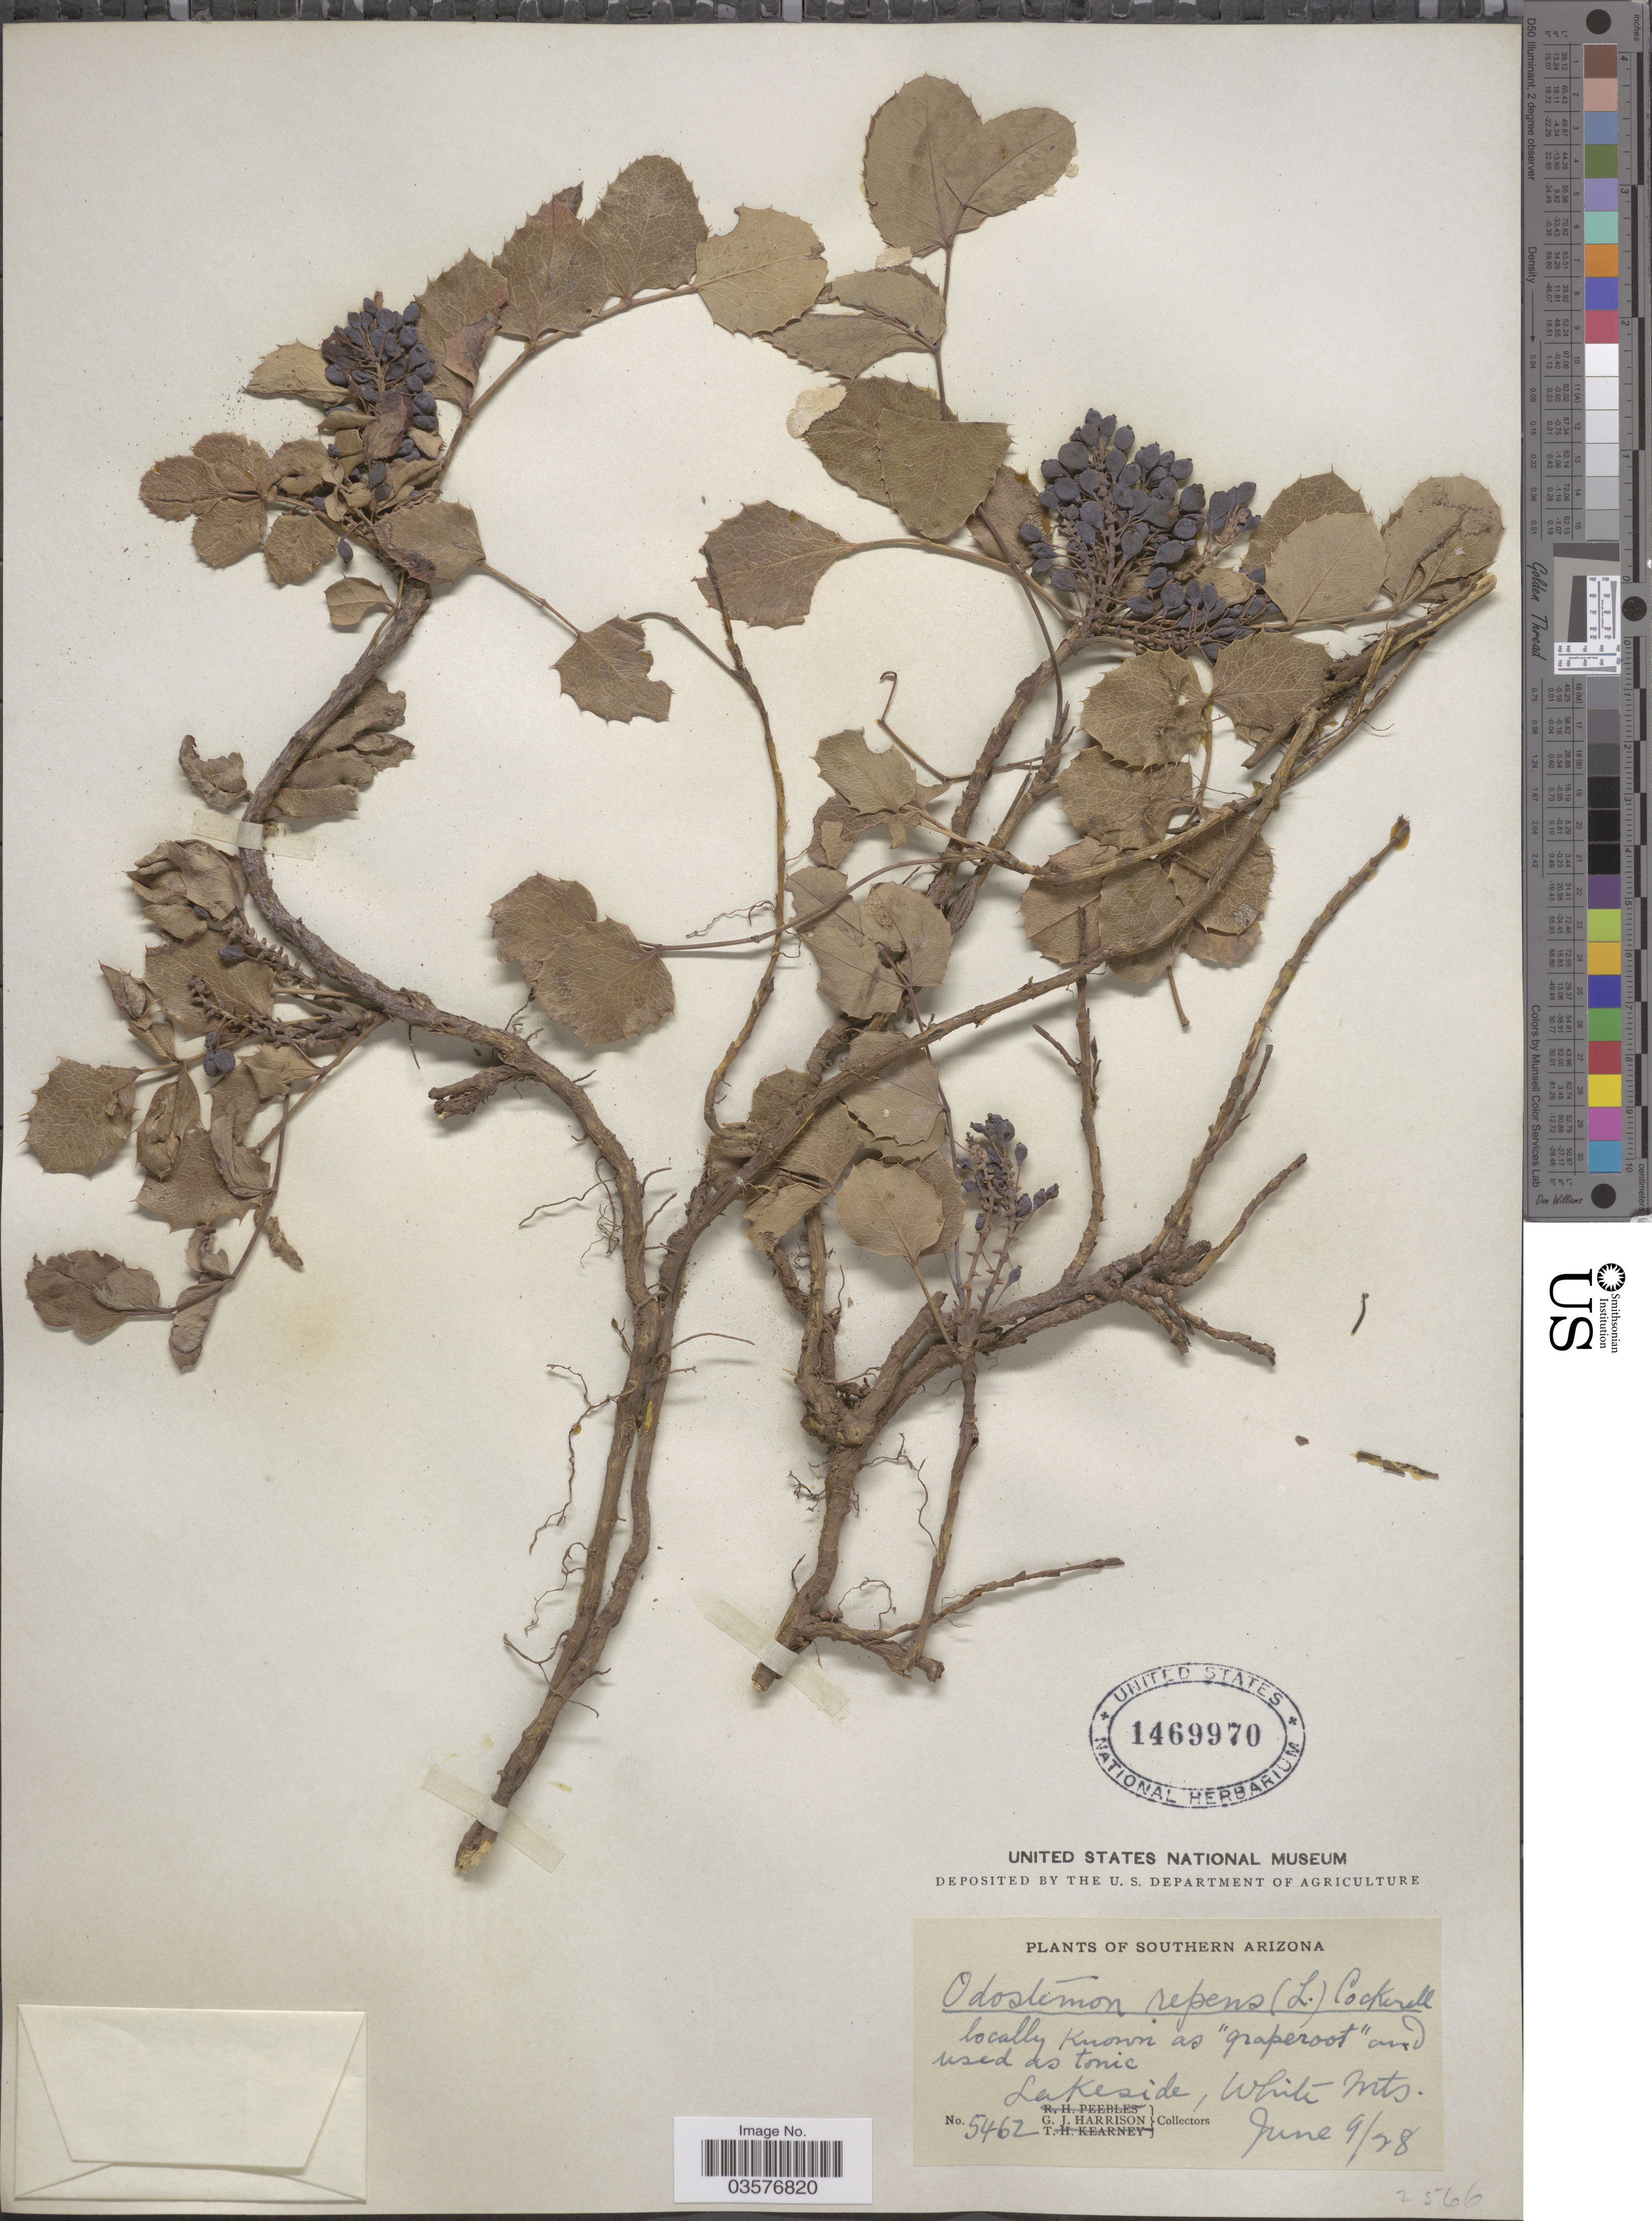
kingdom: Plantae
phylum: Tracheophyta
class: Magnoliopsida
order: Ranunculales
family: Berberidaceae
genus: Mahonia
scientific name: Mahonia repens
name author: (Lindl.) G. Don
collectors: G. J. Harrison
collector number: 5462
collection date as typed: Transcribed d/m/y: 9/6/28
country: United States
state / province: Arizona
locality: Southern Arizona. Lakeside, White Mts.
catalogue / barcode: US 1469970